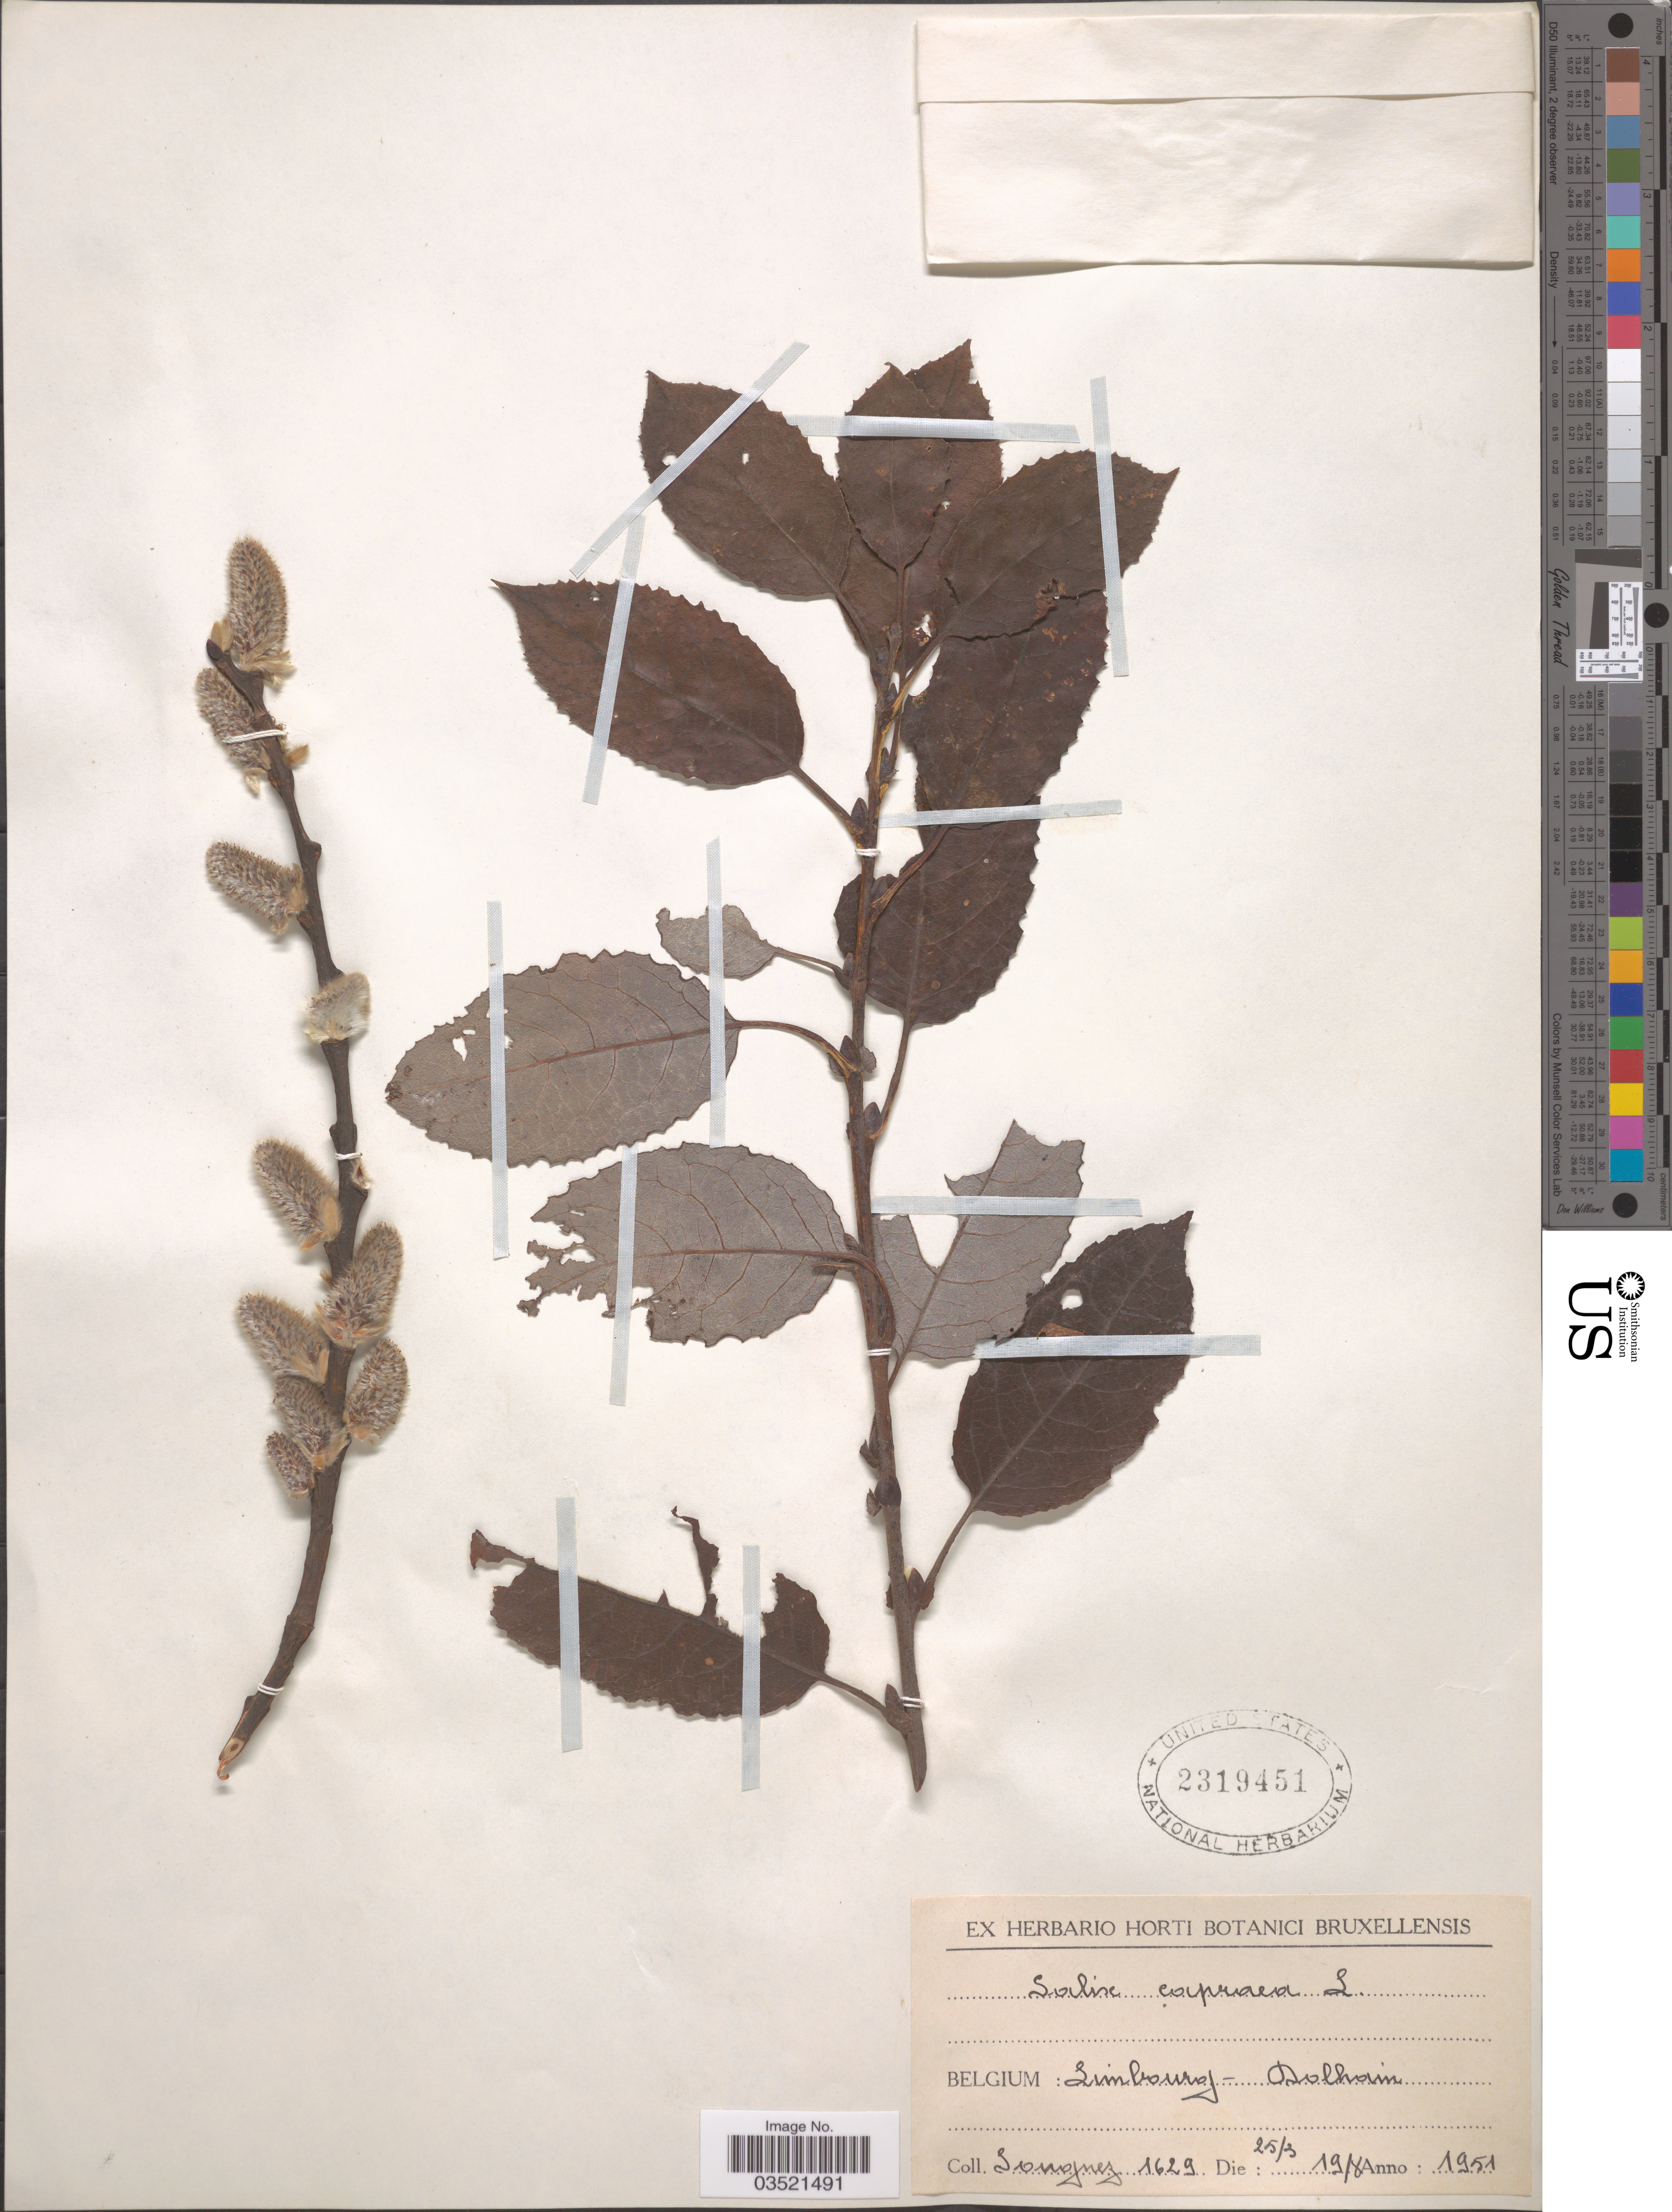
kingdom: Plantae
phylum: Tracheophyta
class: Magnoliopsida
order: Malpighiales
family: Salicaceae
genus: Salix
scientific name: Salix caprea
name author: L.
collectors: Sougnez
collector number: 1629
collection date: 1951-03-25/1951-08-19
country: Belgium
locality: Limbourg - Dolhain.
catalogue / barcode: US 2319451